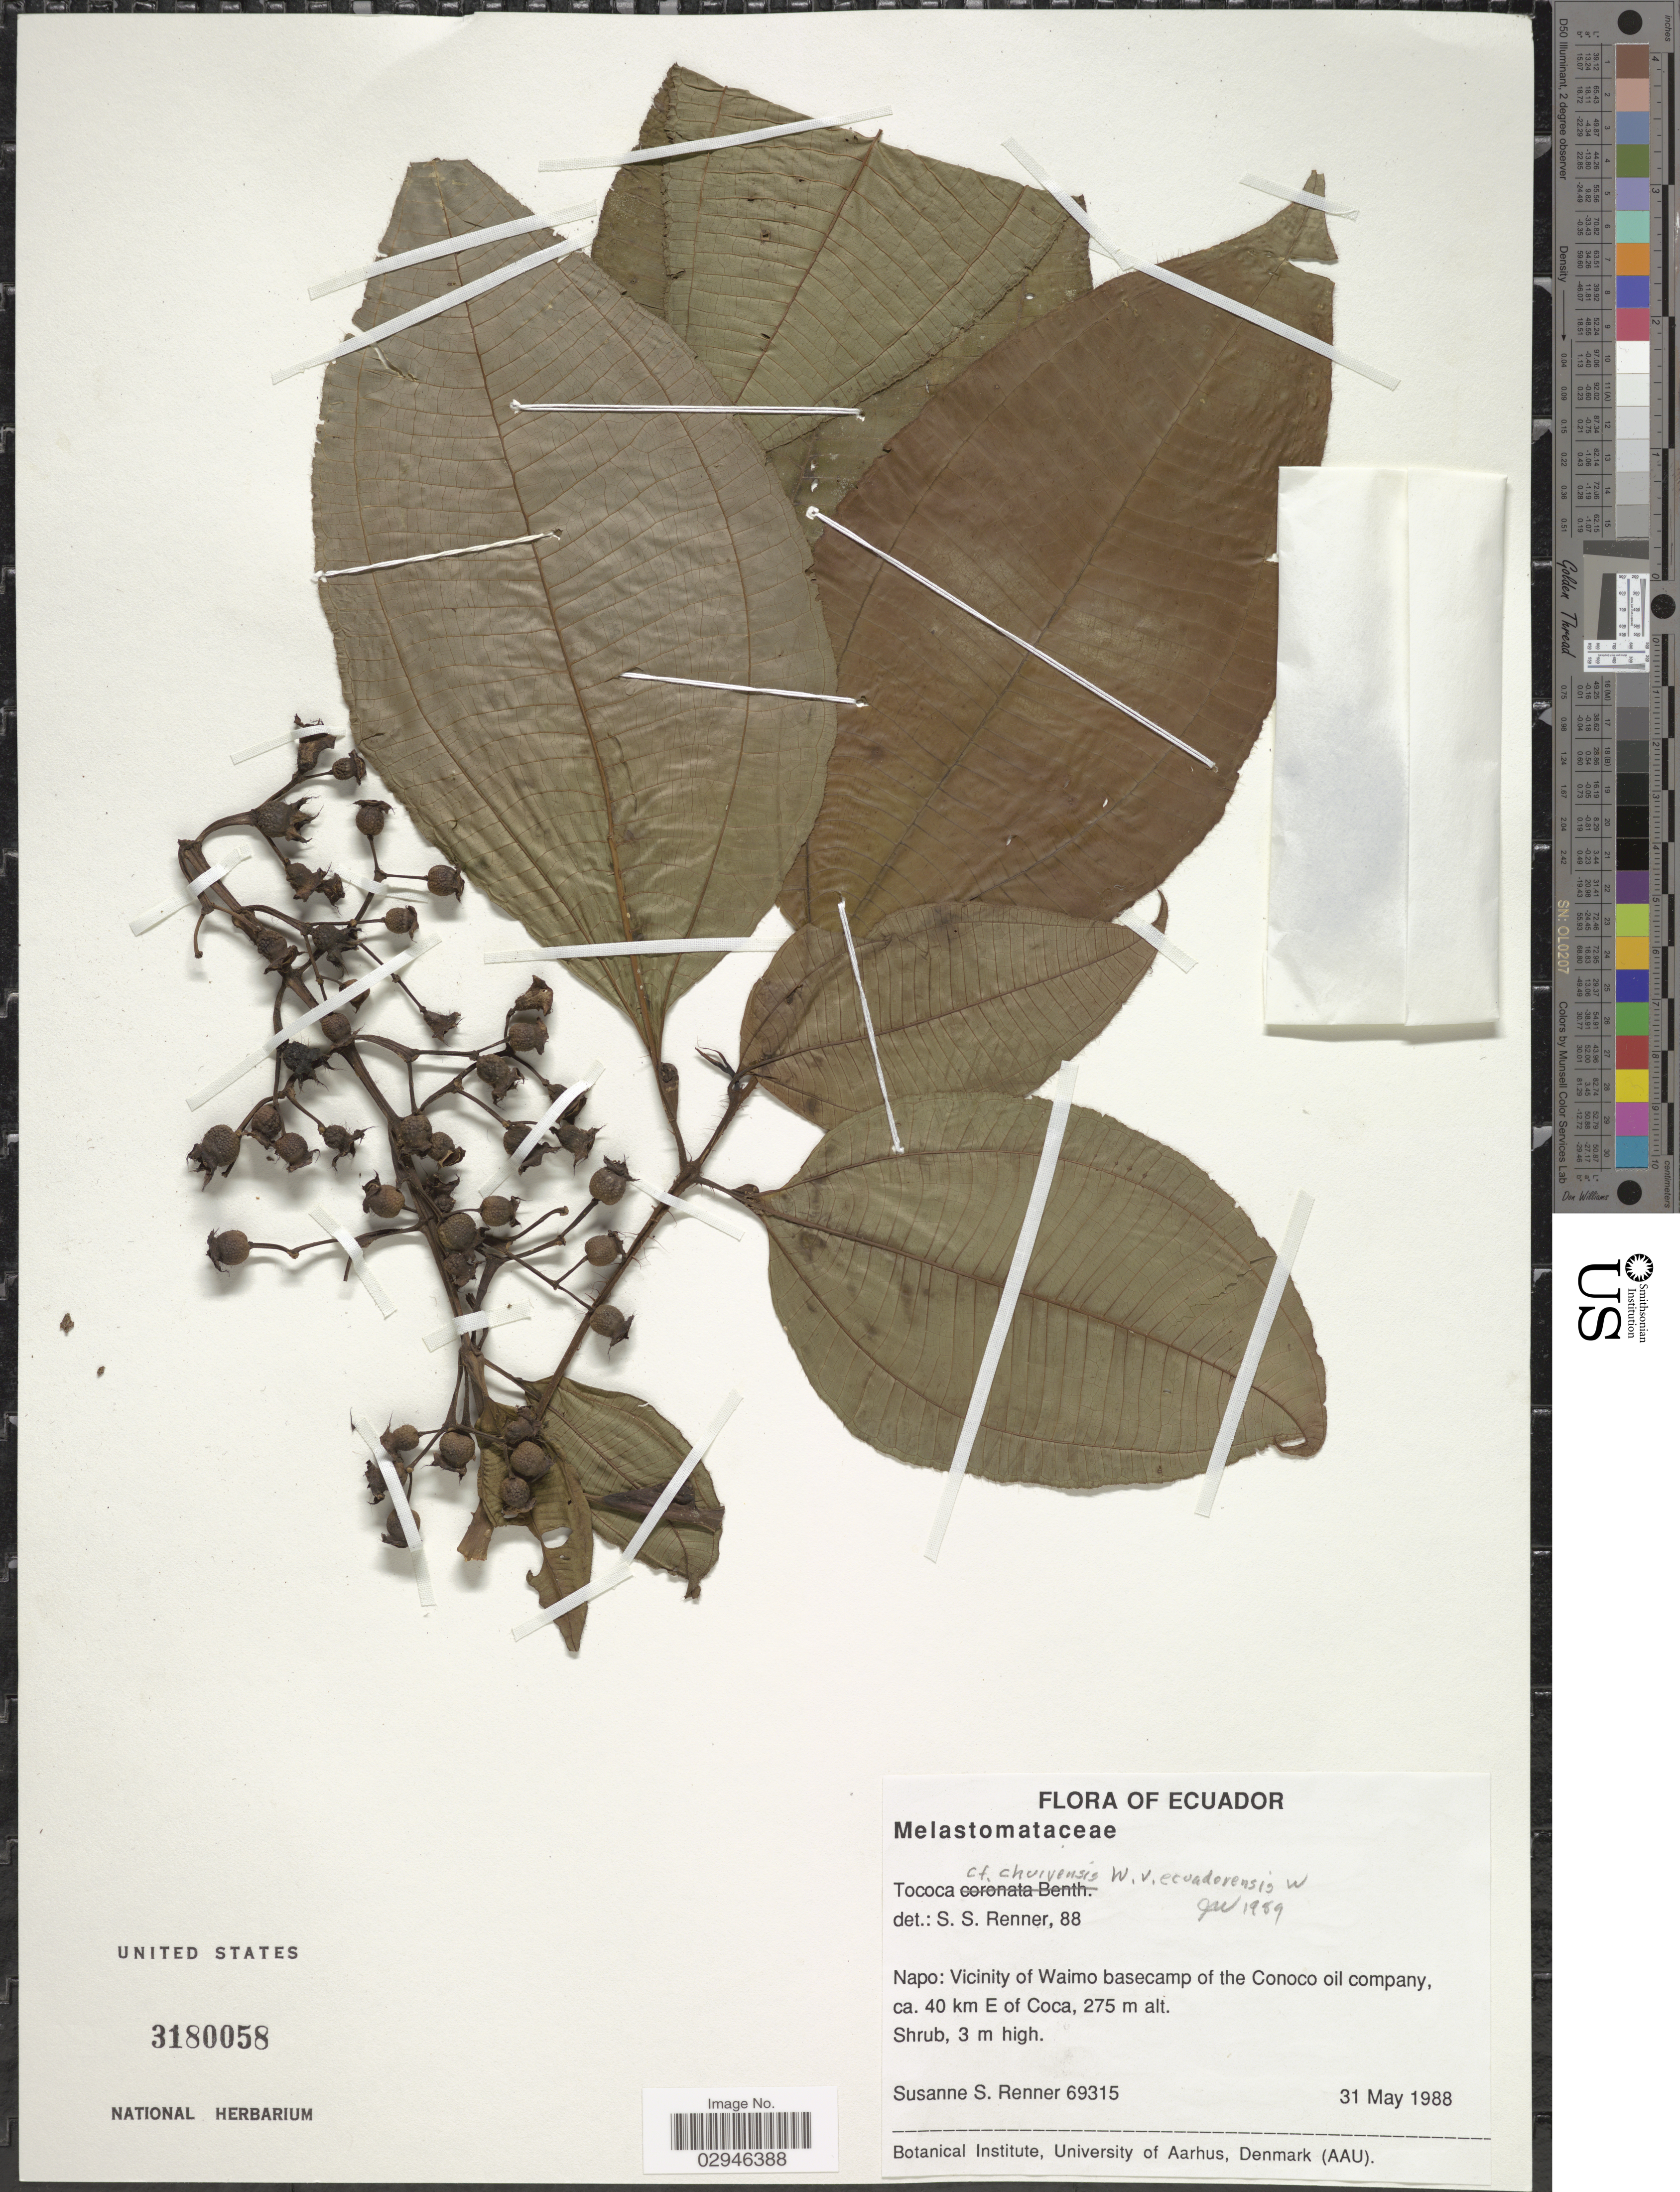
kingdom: Plantae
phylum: Tracheophyta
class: Magnoliopsida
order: Myrtales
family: Melastomataceae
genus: Tococa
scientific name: Tococa chuivensis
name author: Wurdack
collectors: S. S. Renner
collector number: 69315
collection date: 1988-05-31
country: Ecuador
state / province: Napo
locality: Vicinity of Waimo basecamp of the Conoco oil company, ca. 40 km E of Coca.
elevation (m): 275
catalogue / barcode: US 3180058